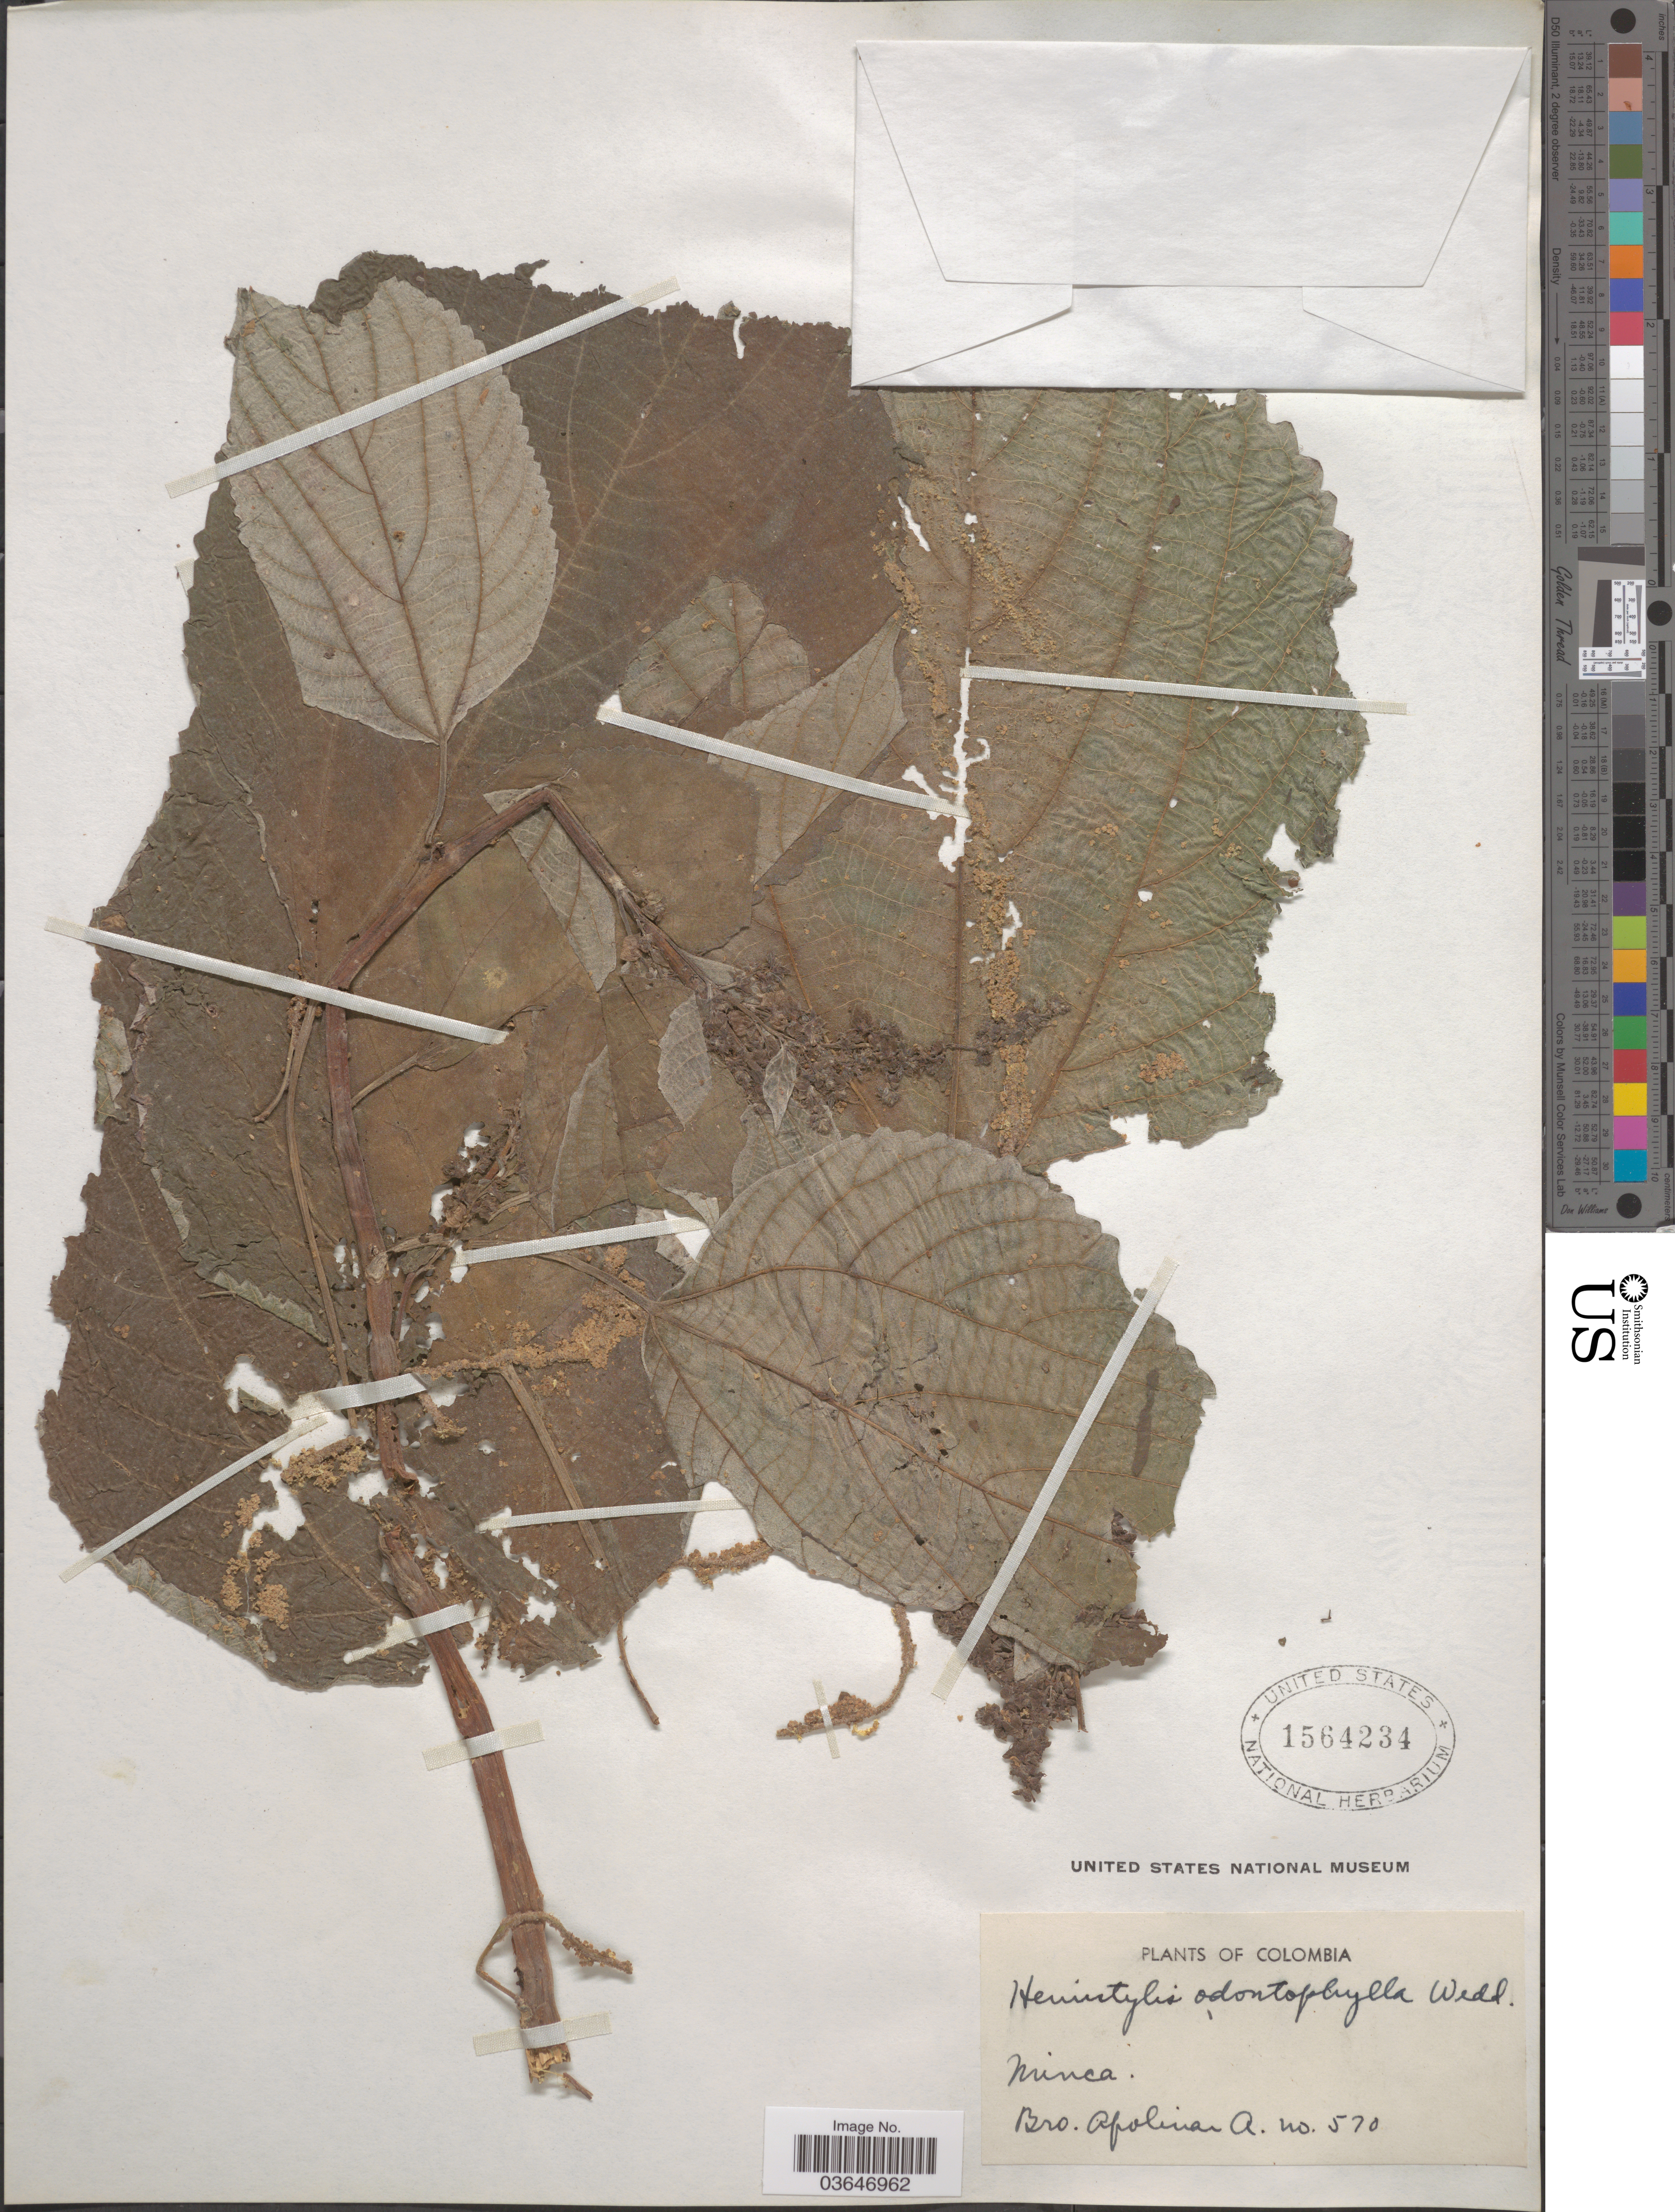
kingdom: Plantae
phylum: Tracheophyta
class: Magnoliopsida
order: Rosales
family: Urticaceae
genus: Hemistylus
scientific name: Hemistylus odontophylla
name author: Wedd. in DC.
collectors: Bro. Apolinar A.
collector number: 570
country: Colombia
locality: Minca.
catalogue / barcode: US 1564234